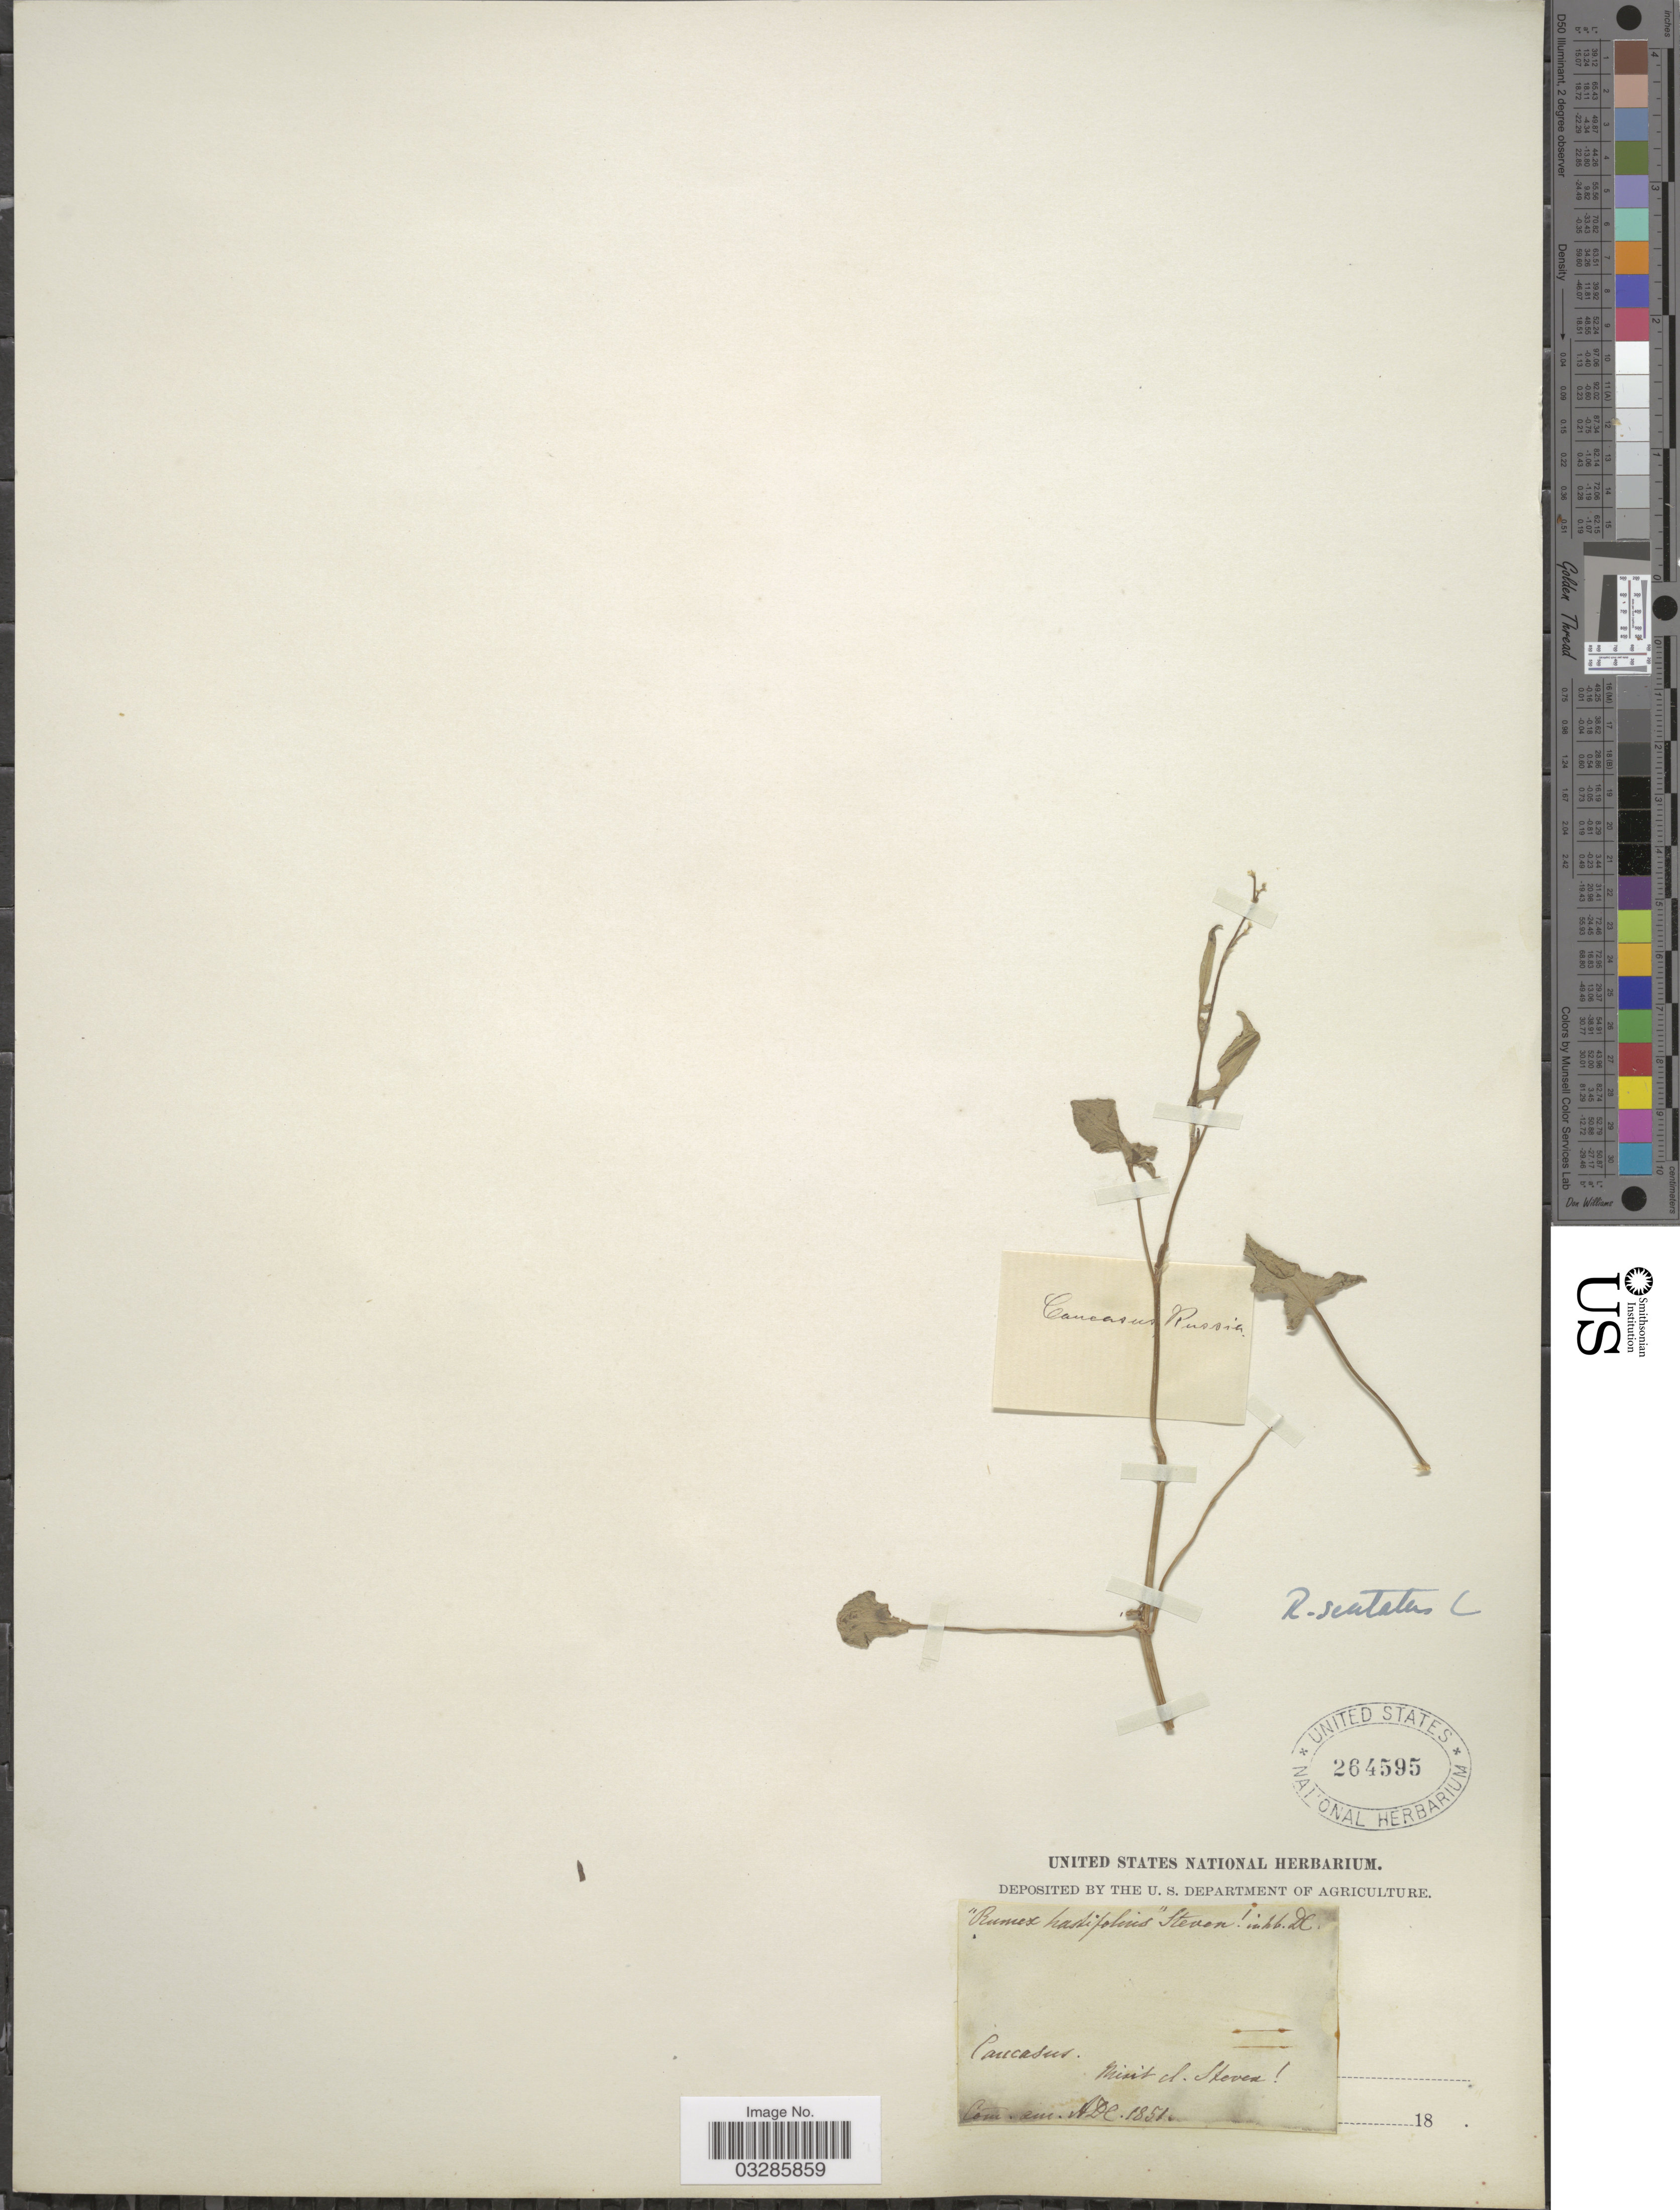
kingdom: Plantae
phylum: Tracheophyta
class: Magnoliopsida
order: Caryophyllales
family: Polygonaceae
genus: Rumex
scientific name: Rumex scutatus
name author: L.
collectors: -- Steven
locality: Caucasus.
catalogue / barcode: US 264595